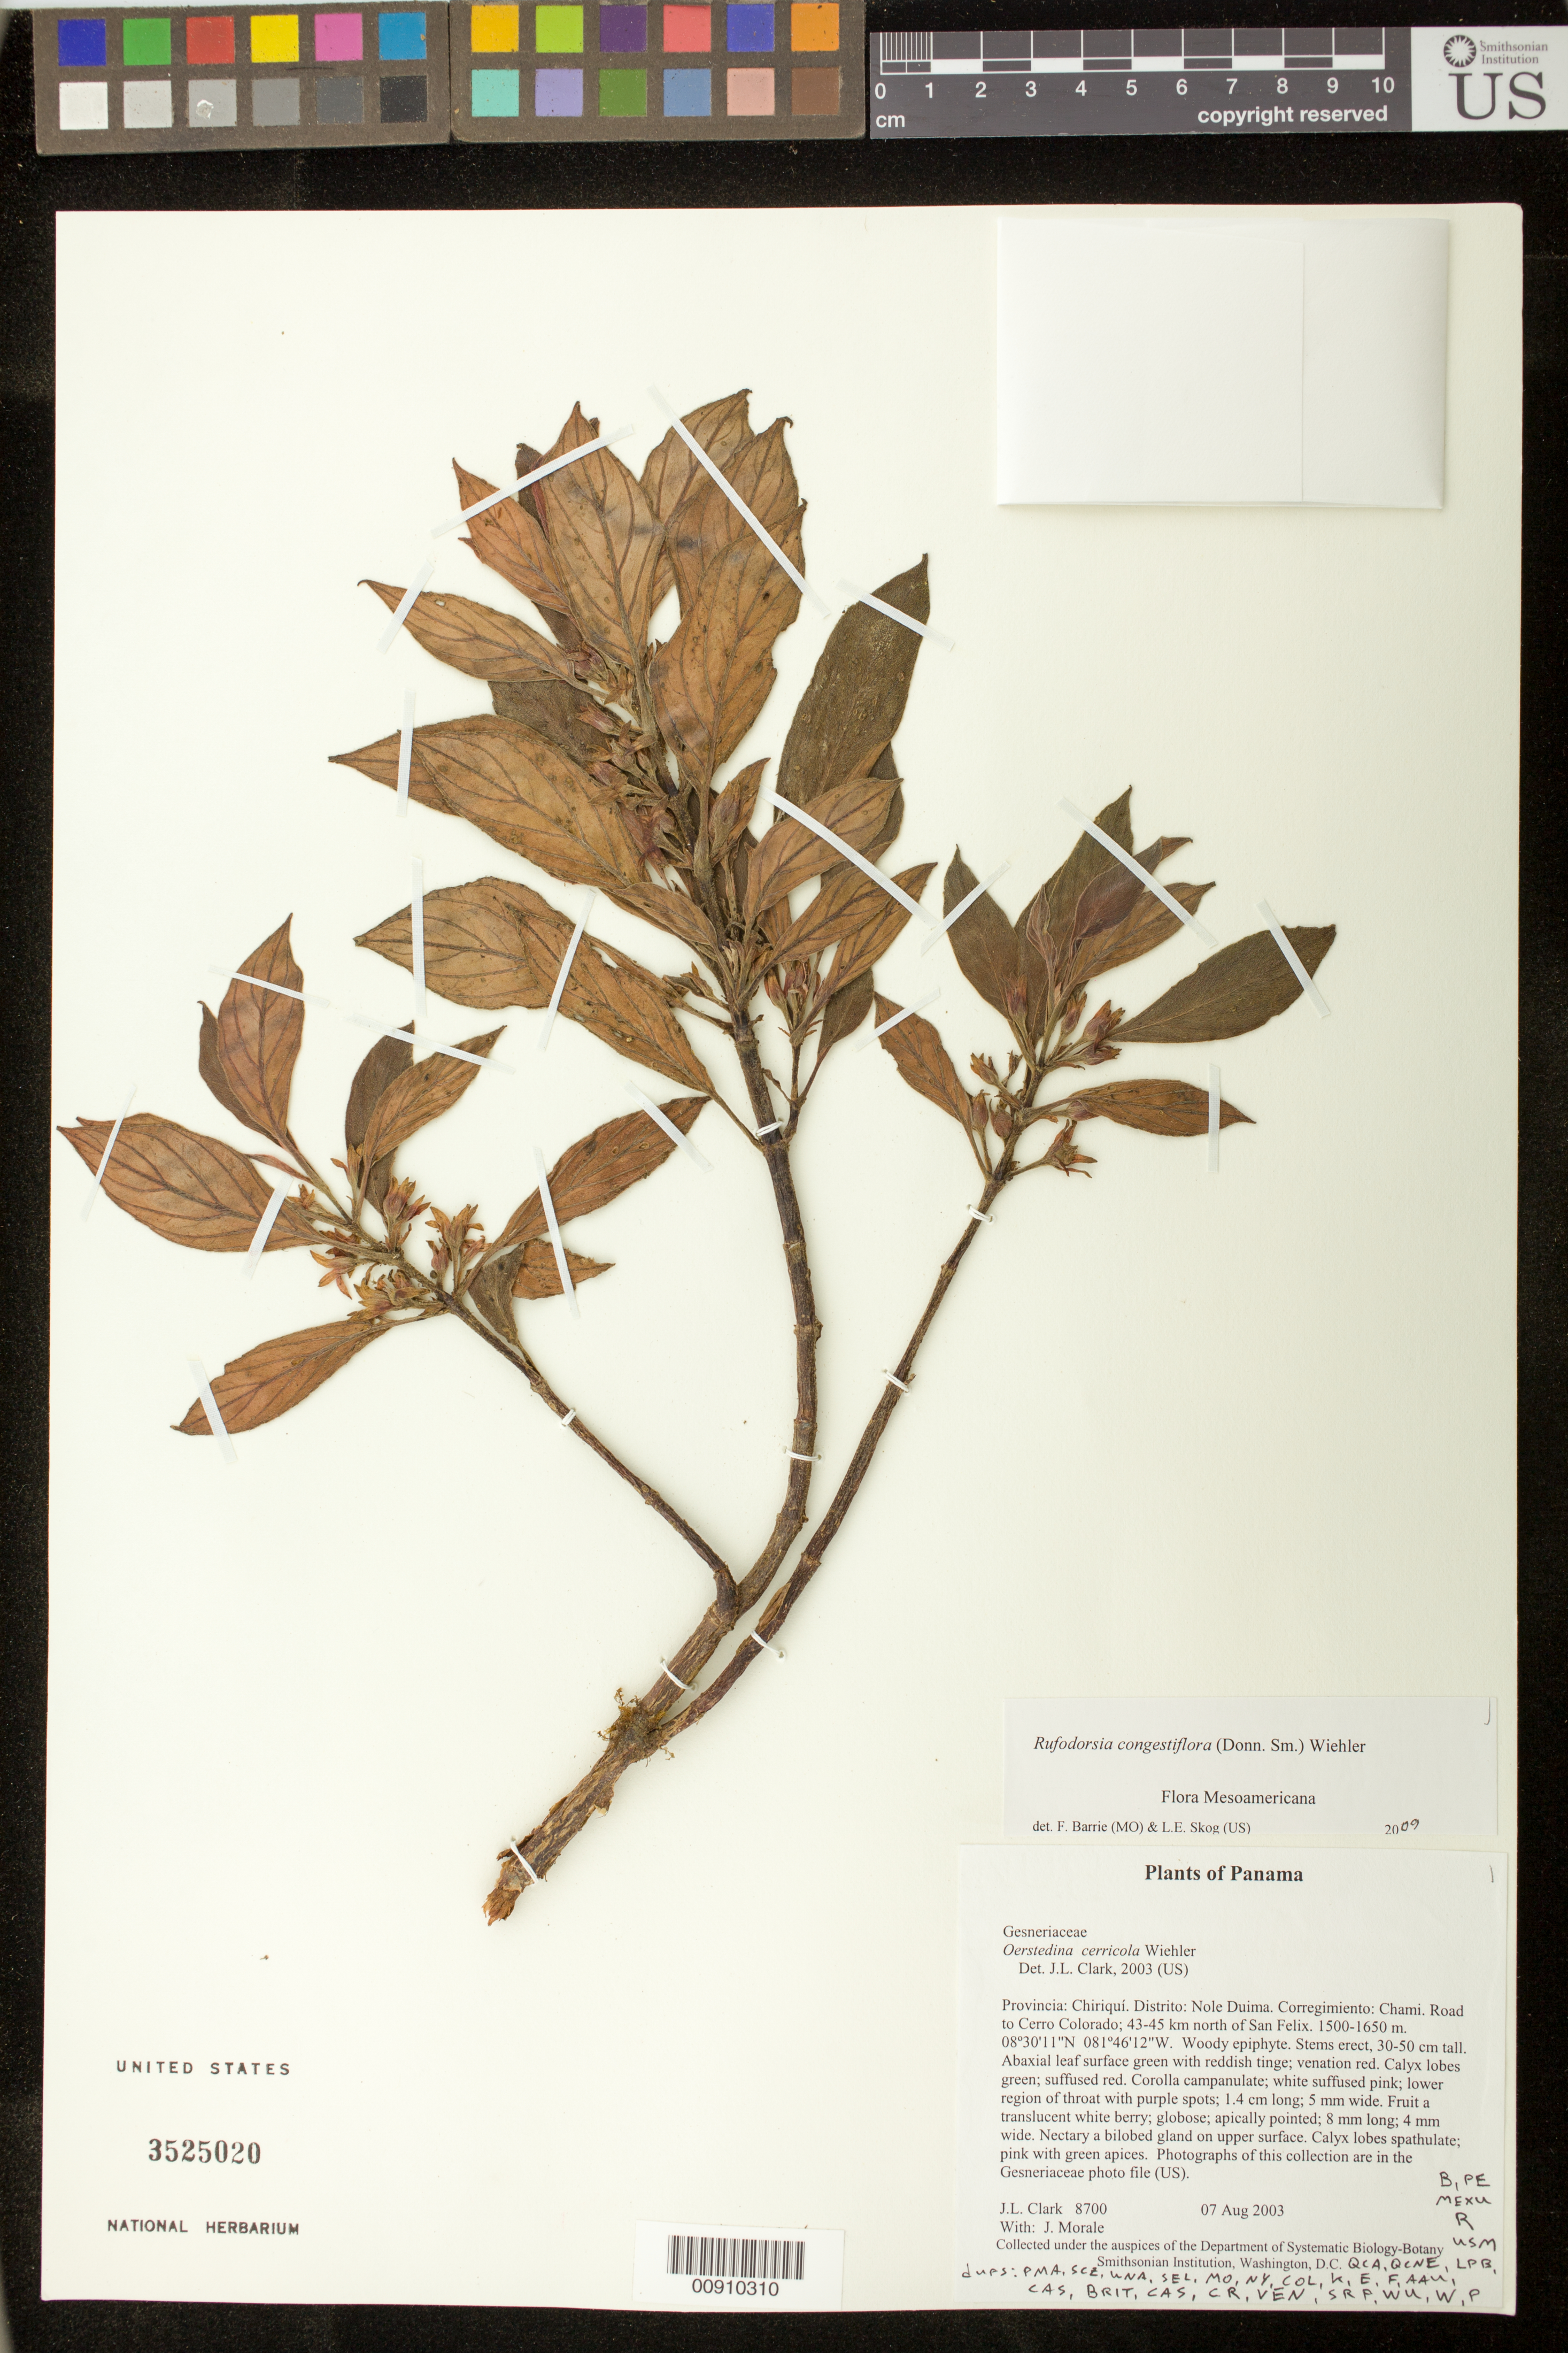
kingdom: Plantae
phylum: Tracheophyta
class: Magnoliopsida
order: Lamiales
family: Gesneriaceae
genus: Rufodorsia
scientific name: Rufodorsia congestiflora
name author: (Donn. Sm.) Wiehler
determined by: Barrie, F. R.; Skog, Laurence E.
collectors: J. L. Clark & J. Morale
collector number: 8700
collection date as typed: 07 Aug 2003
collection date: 2003-08-07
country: Panama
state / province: Chiriquí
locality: Nole Duima. Corregimiento: Chami. Road to Cerro Colorado; 43-45 km north of San Felix.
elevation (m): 1500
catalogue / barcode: US 3525020